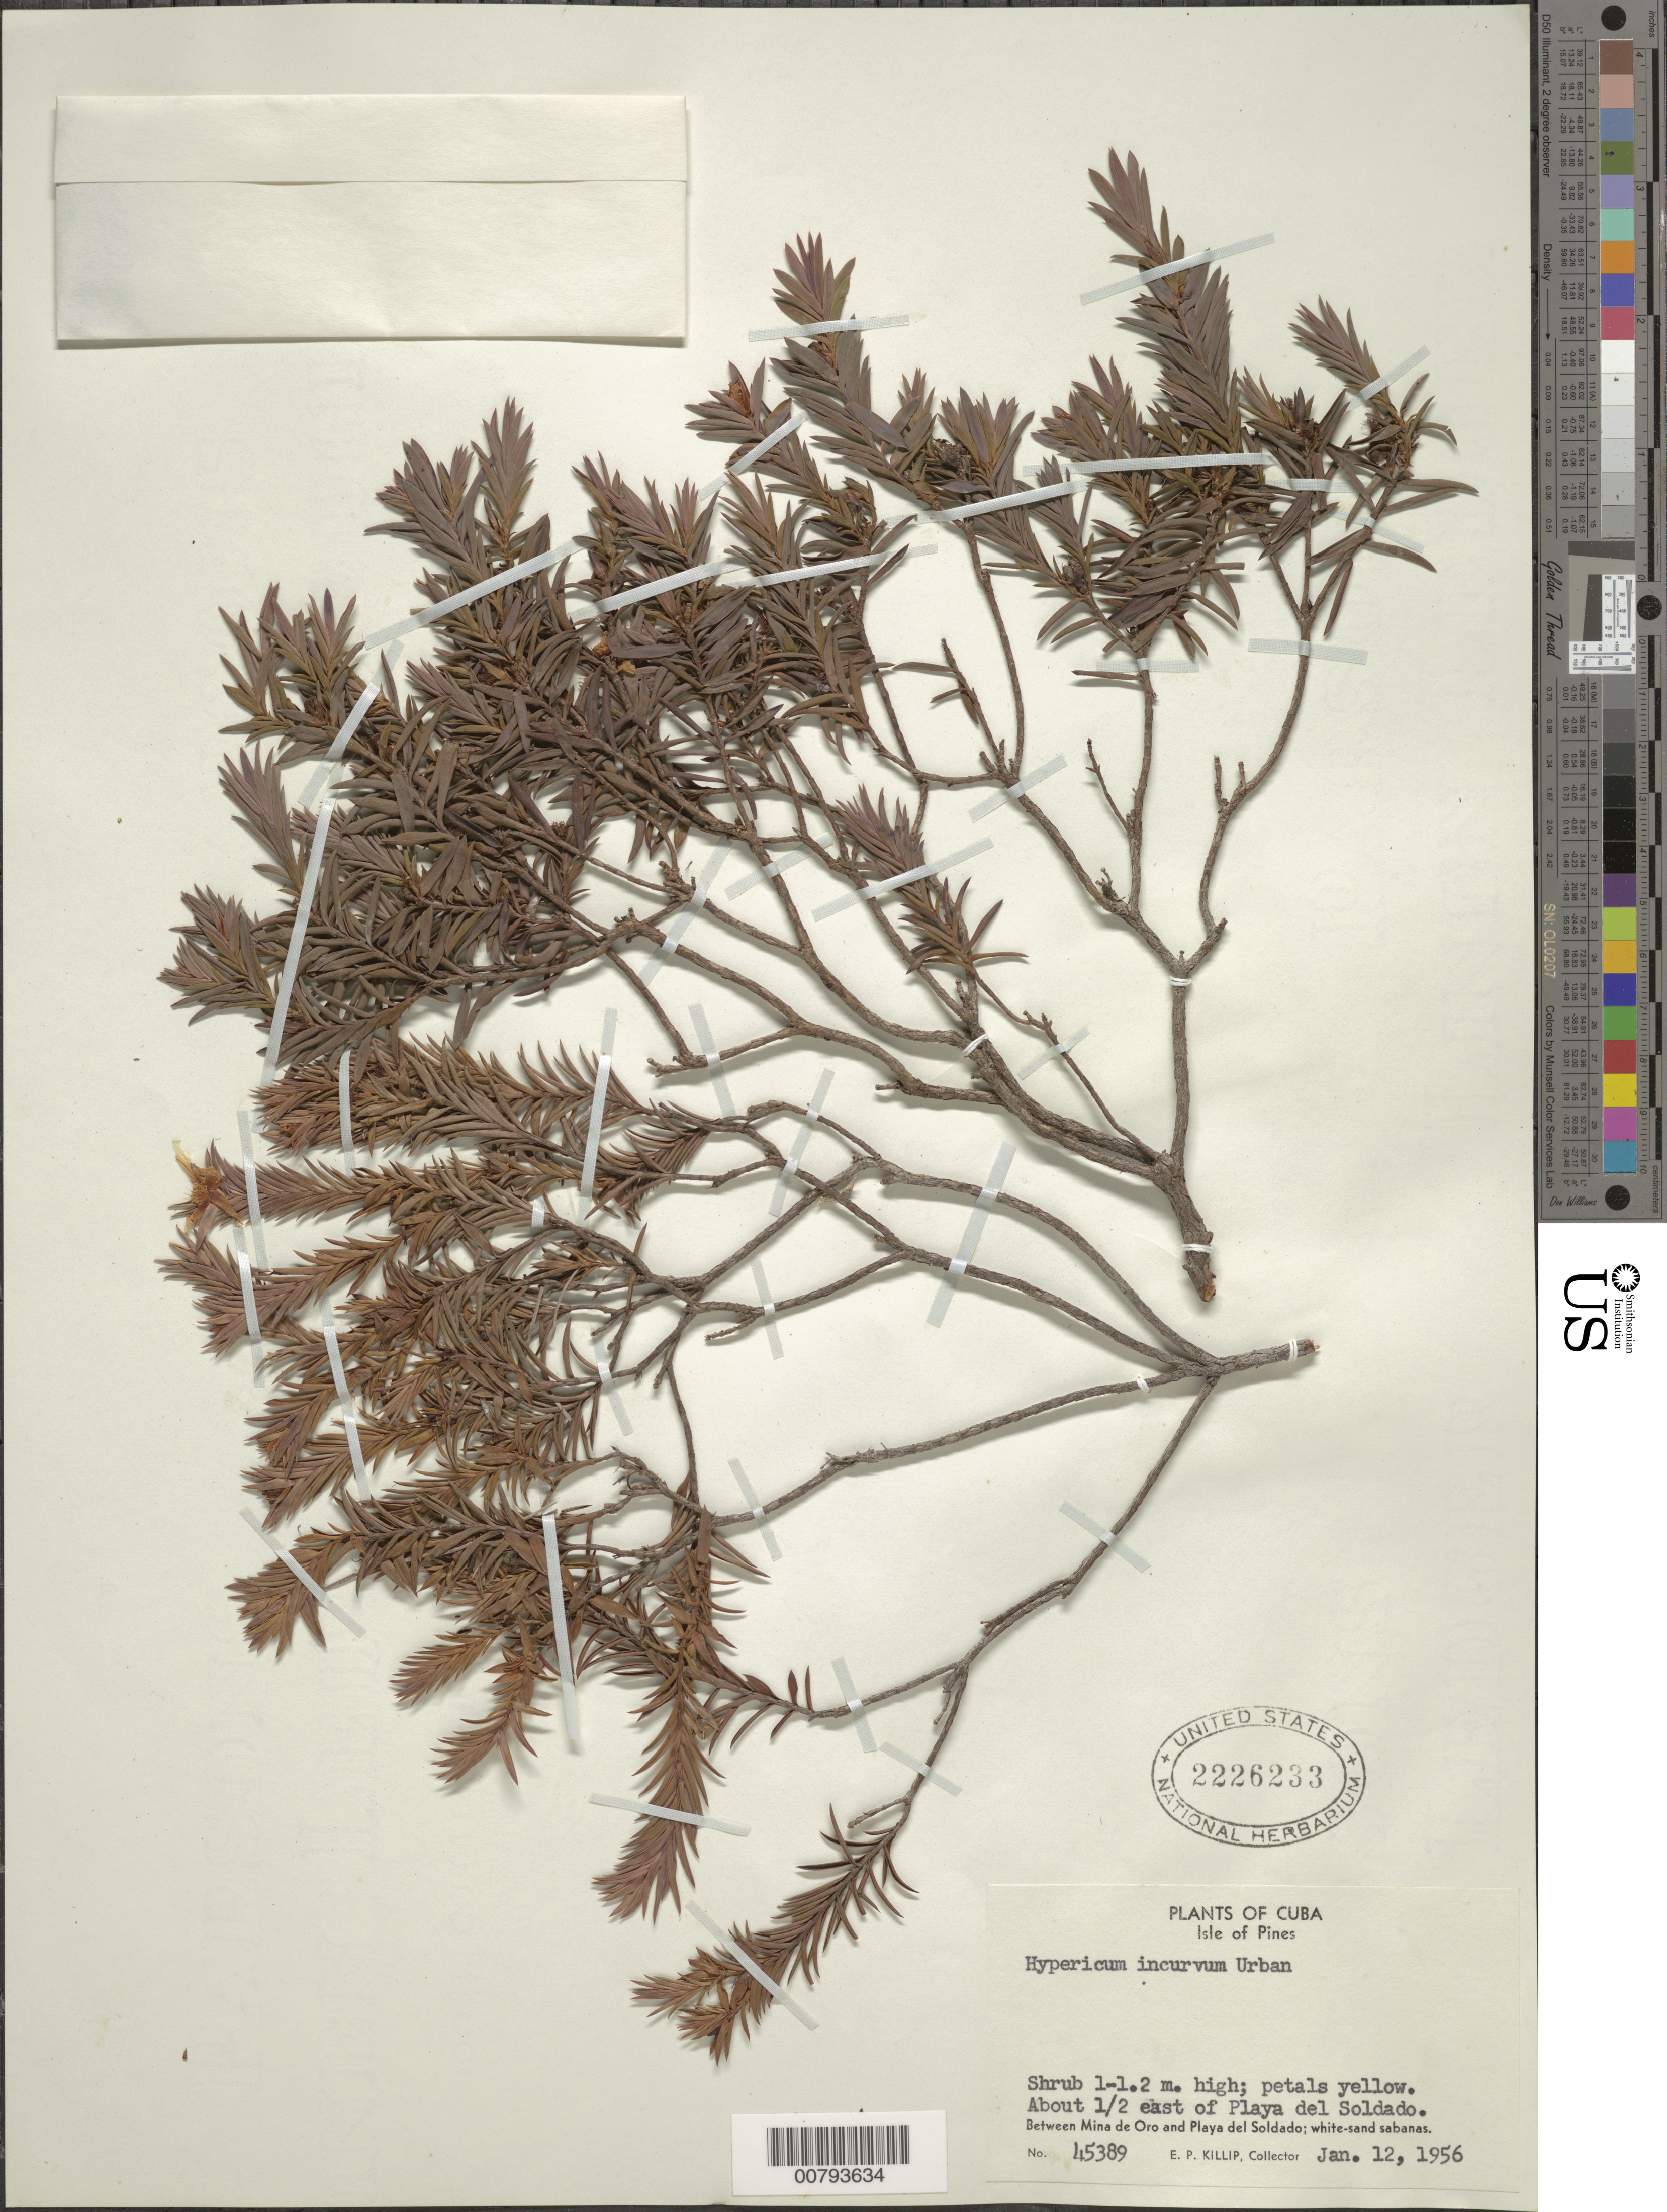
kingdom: Plantae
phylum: Tracheophyta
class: Magnoliopsida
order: Malpighiales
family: Hypericaceae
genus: Hypericum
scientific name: Hypericum incurvum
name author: Urb.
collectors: E. P. Killip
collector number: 45389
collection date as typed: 12 Jan 1956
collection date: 1956-01-12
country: Cuba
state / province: Isla de La Juventud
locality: Between Mina de Oro and Playa del Soldado (about 1/2 km east of Playa del Soldado).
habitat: White-sand savanna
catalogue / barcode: US 2226233